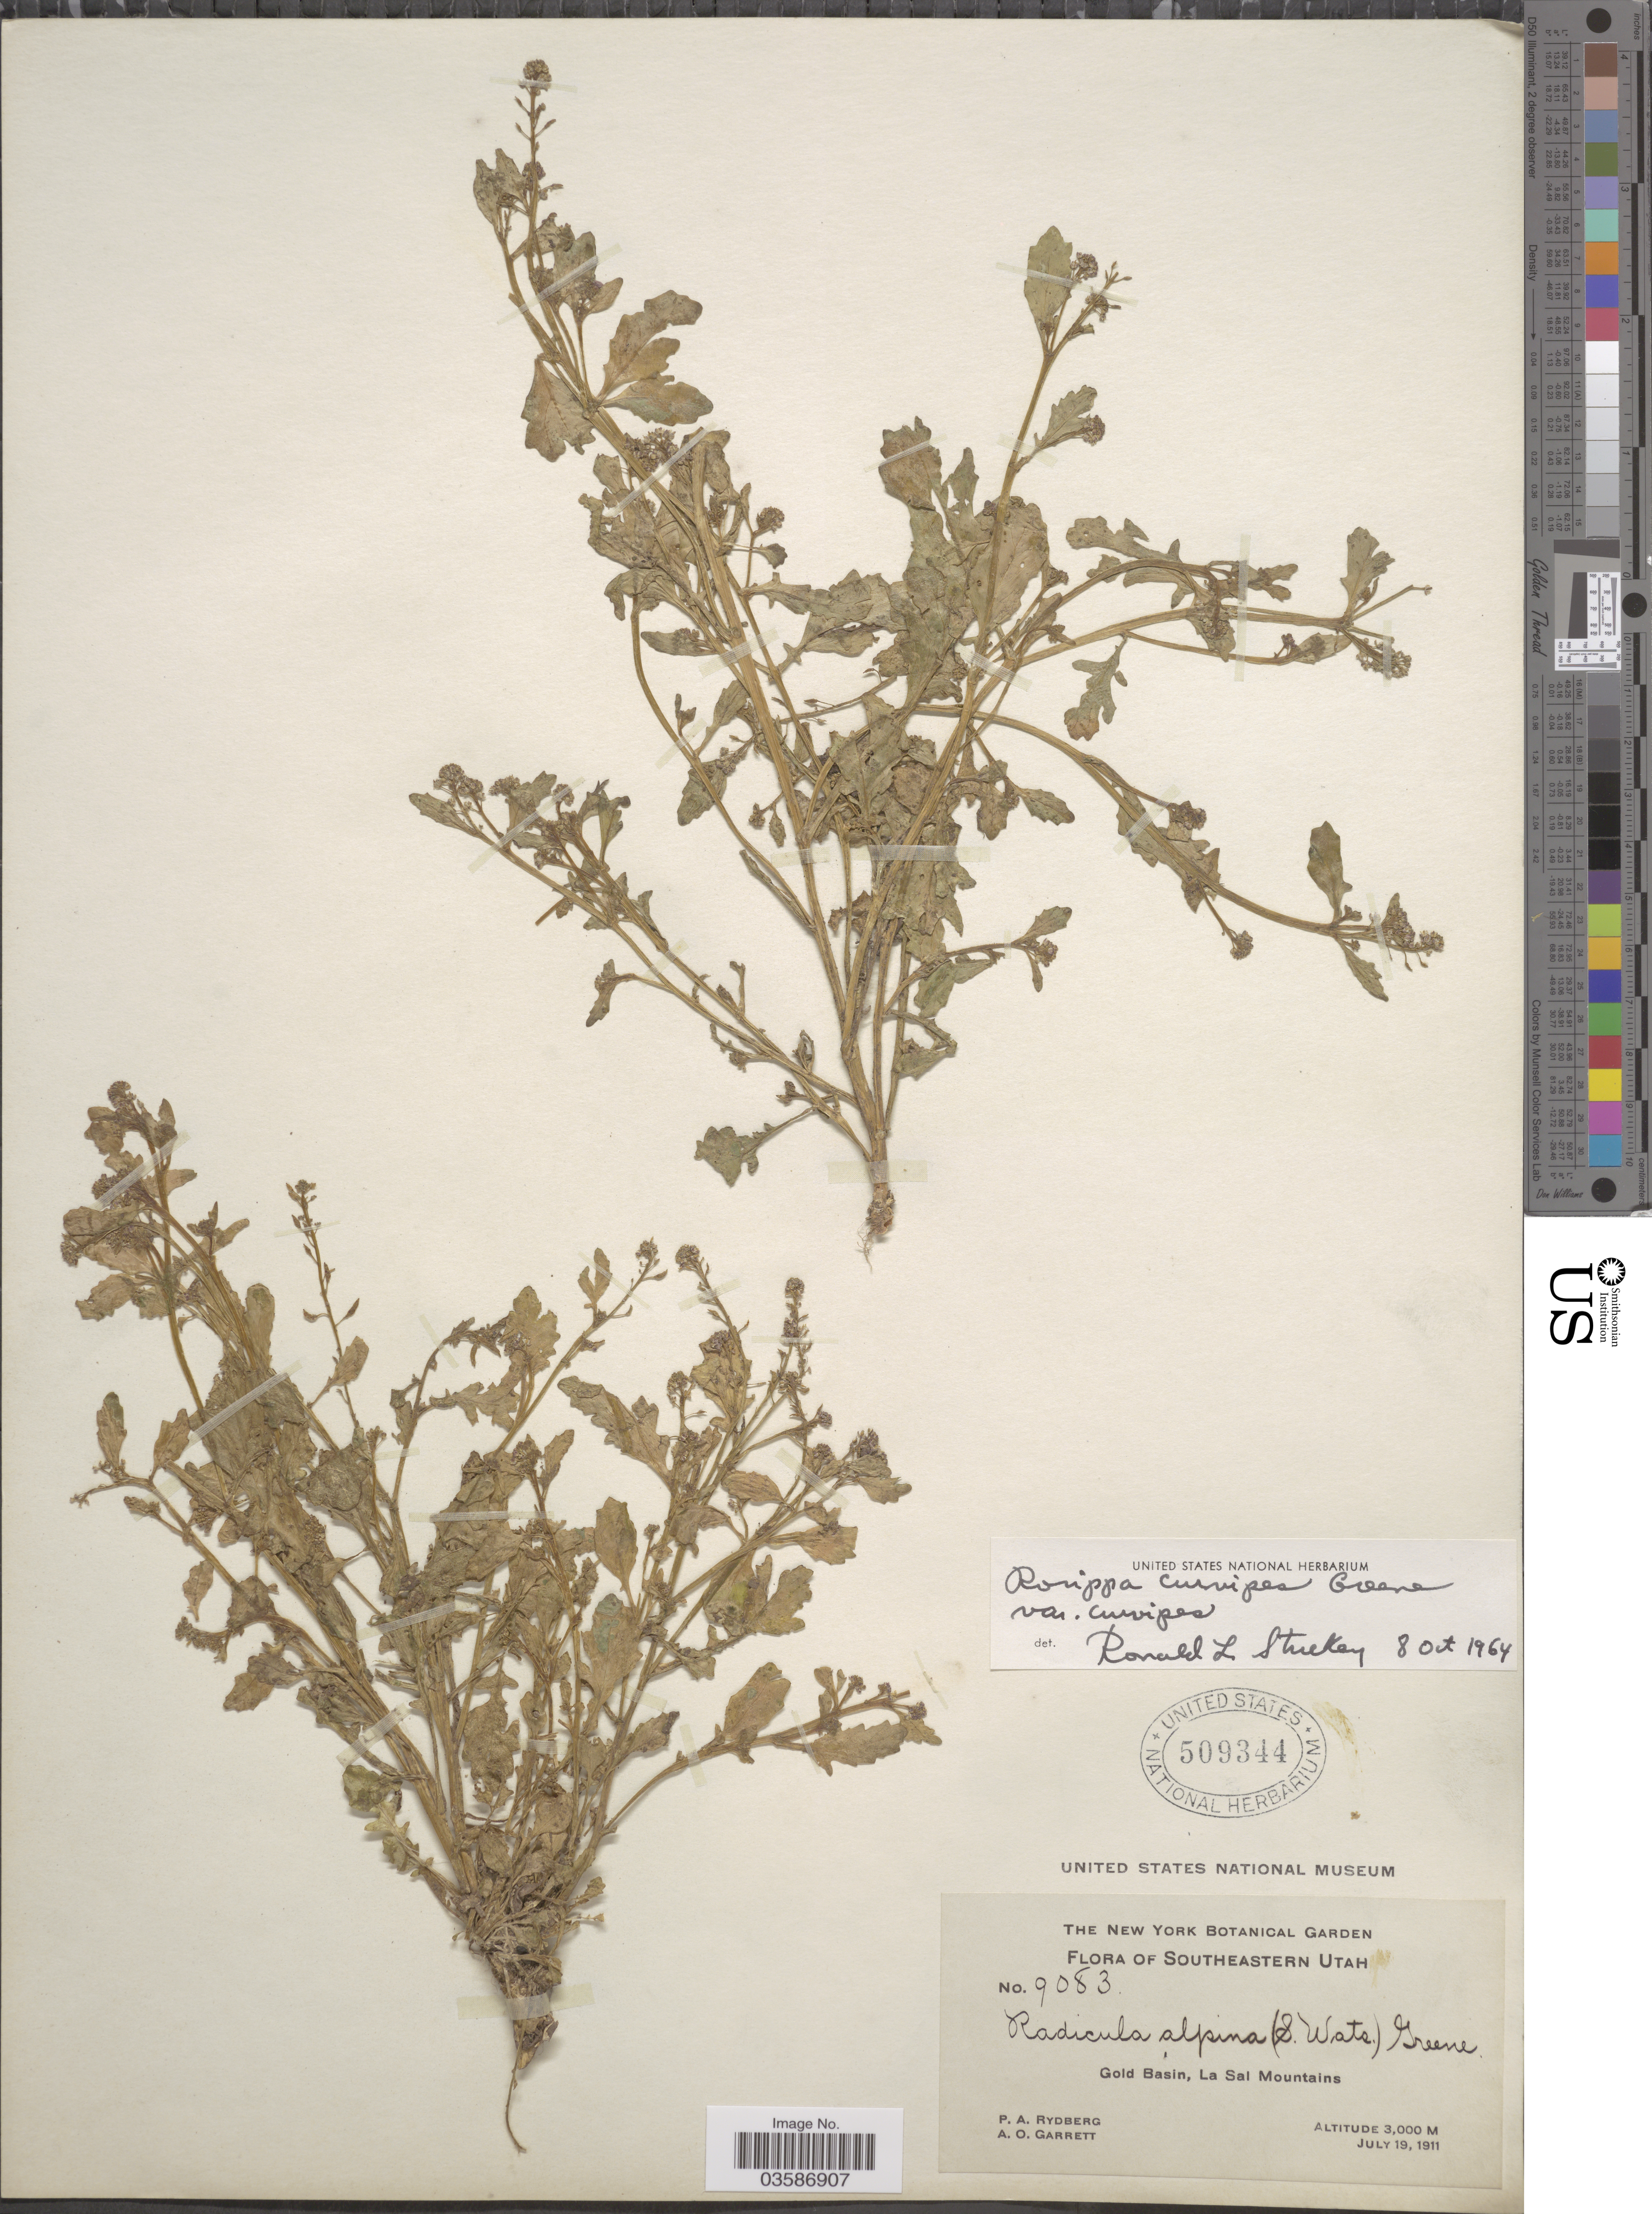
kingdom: Plantae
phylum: Tracheophyta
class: Magnoliopsida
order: Brassicales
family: Brassicaceae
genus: Rorippa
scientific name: Rorippa curvipes var. curvipes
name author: Greene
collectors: P. A. Rydberg & A. O. Garrett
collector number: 9083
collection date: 1911-07-19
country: United States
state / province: Utah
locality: Southeastern Utah. Gold Basin, La Sal Mountains.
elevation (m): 3000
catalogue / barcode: US 509344